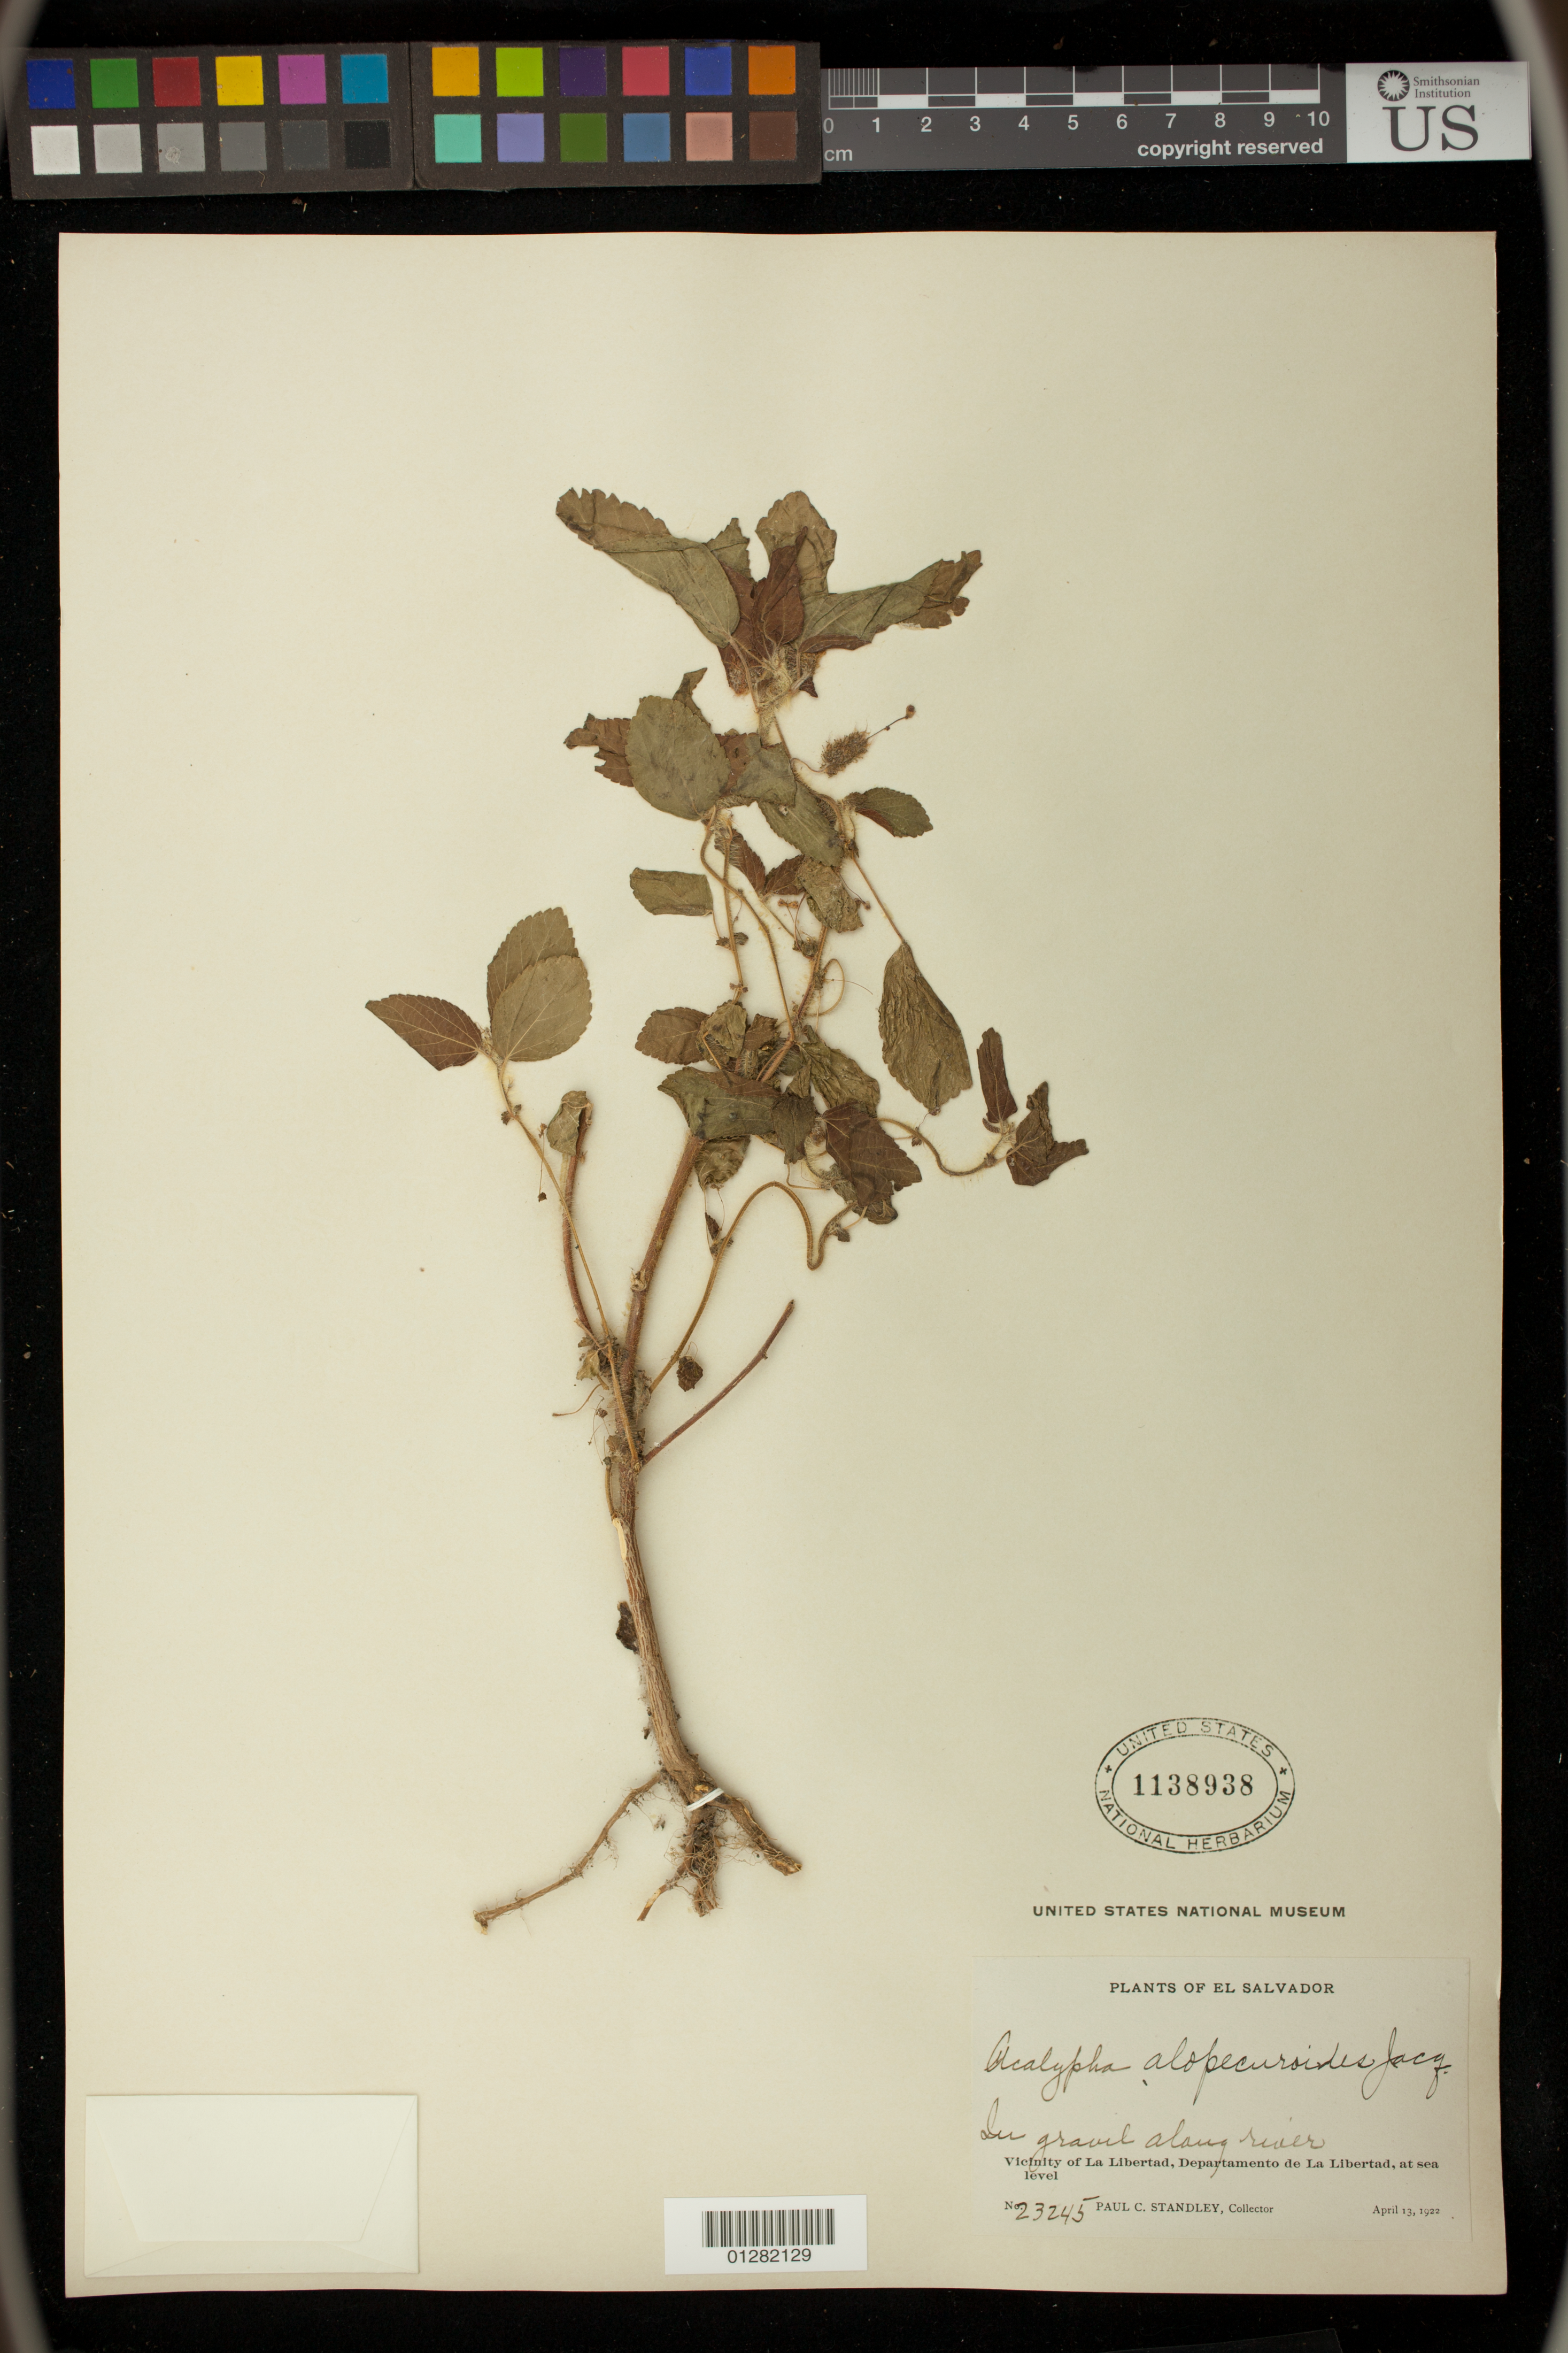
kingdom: Plantae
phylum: Tracheophyta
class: Magnoliopsida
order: Malpighiales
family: Euphorbiaceae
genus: Acalypha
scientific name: Acalypha arvensis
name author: Poepp.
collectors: P. C. Standley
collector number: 23245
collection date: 1922-04-13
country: El Salvador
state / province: La Libertad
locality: Vicinity of La Libertad, In gravel along river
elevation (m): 0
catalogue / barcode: US 1138938